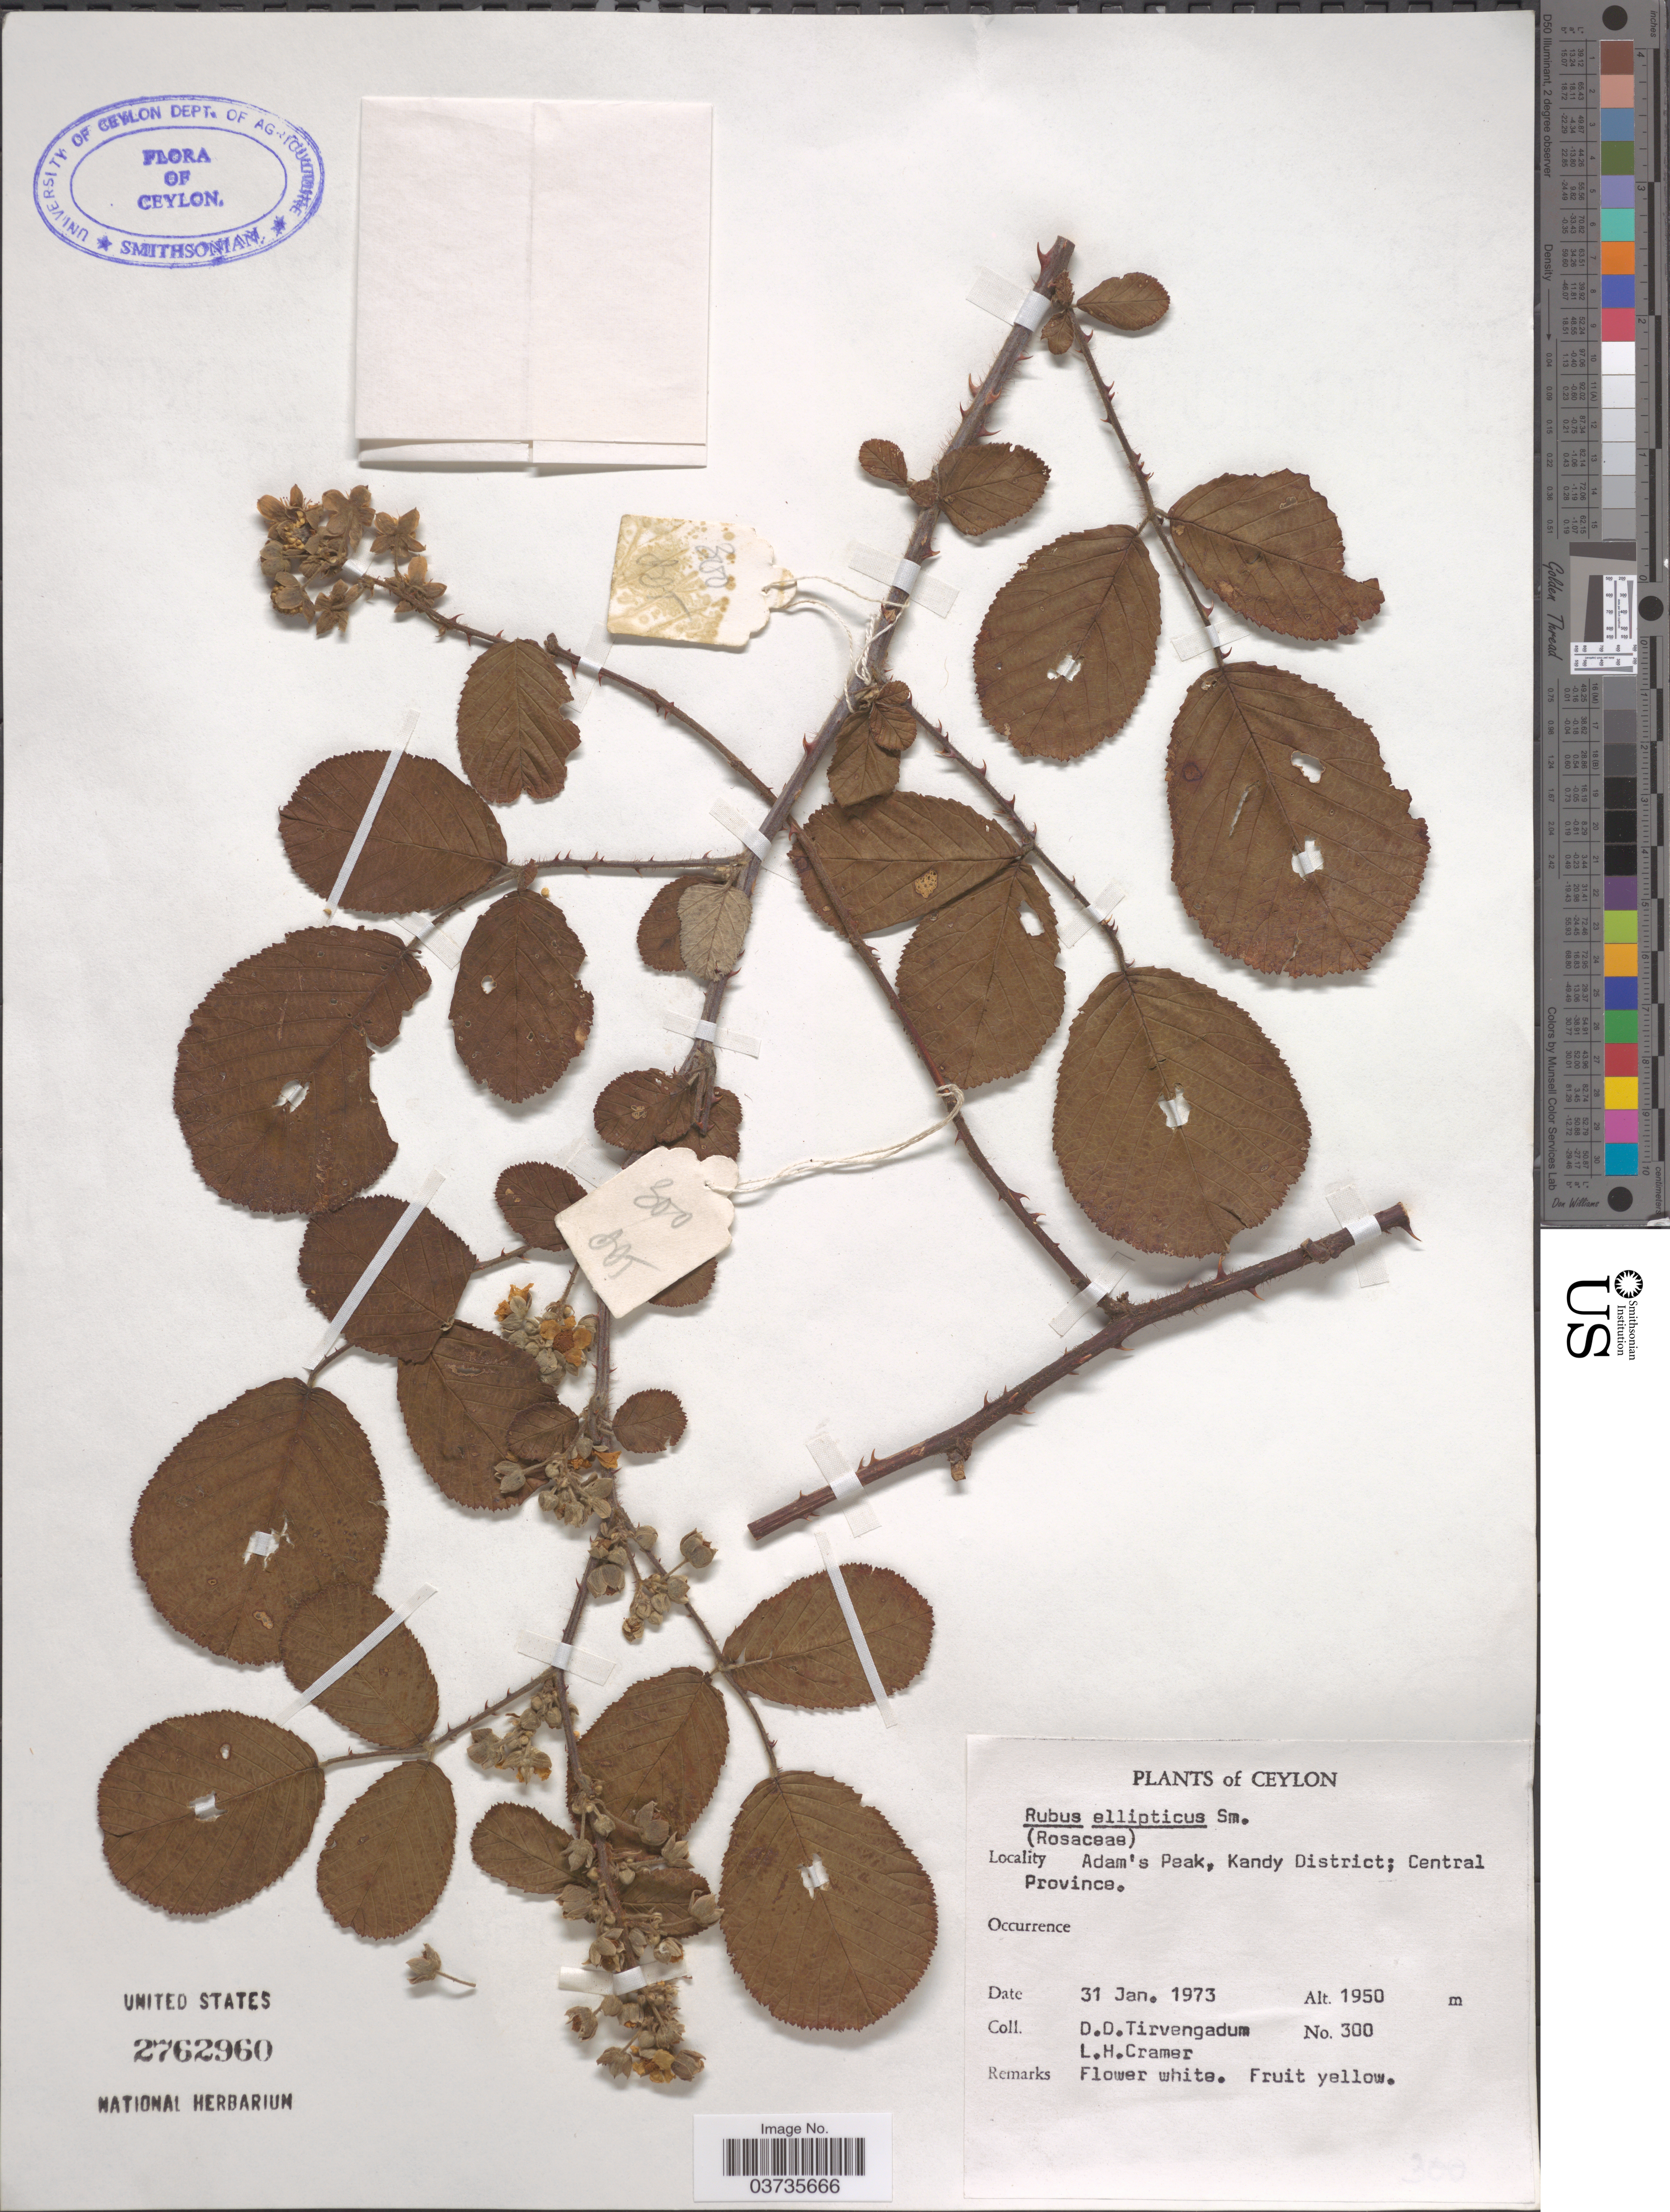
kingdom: Plantae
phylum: Tracheophyta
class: Magnoliopsida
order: Rosales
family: Rosaceae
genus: Rubus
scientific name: Rubus ellipticus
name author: Sm.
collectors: D. Tirvengadum & L. H. Cramer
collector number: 300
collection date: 1973-01-31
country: Sri Lanka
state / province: Central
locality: Ceylon. Adam's Peak, Kandy District.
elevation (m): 1950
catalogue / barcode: US 2762960